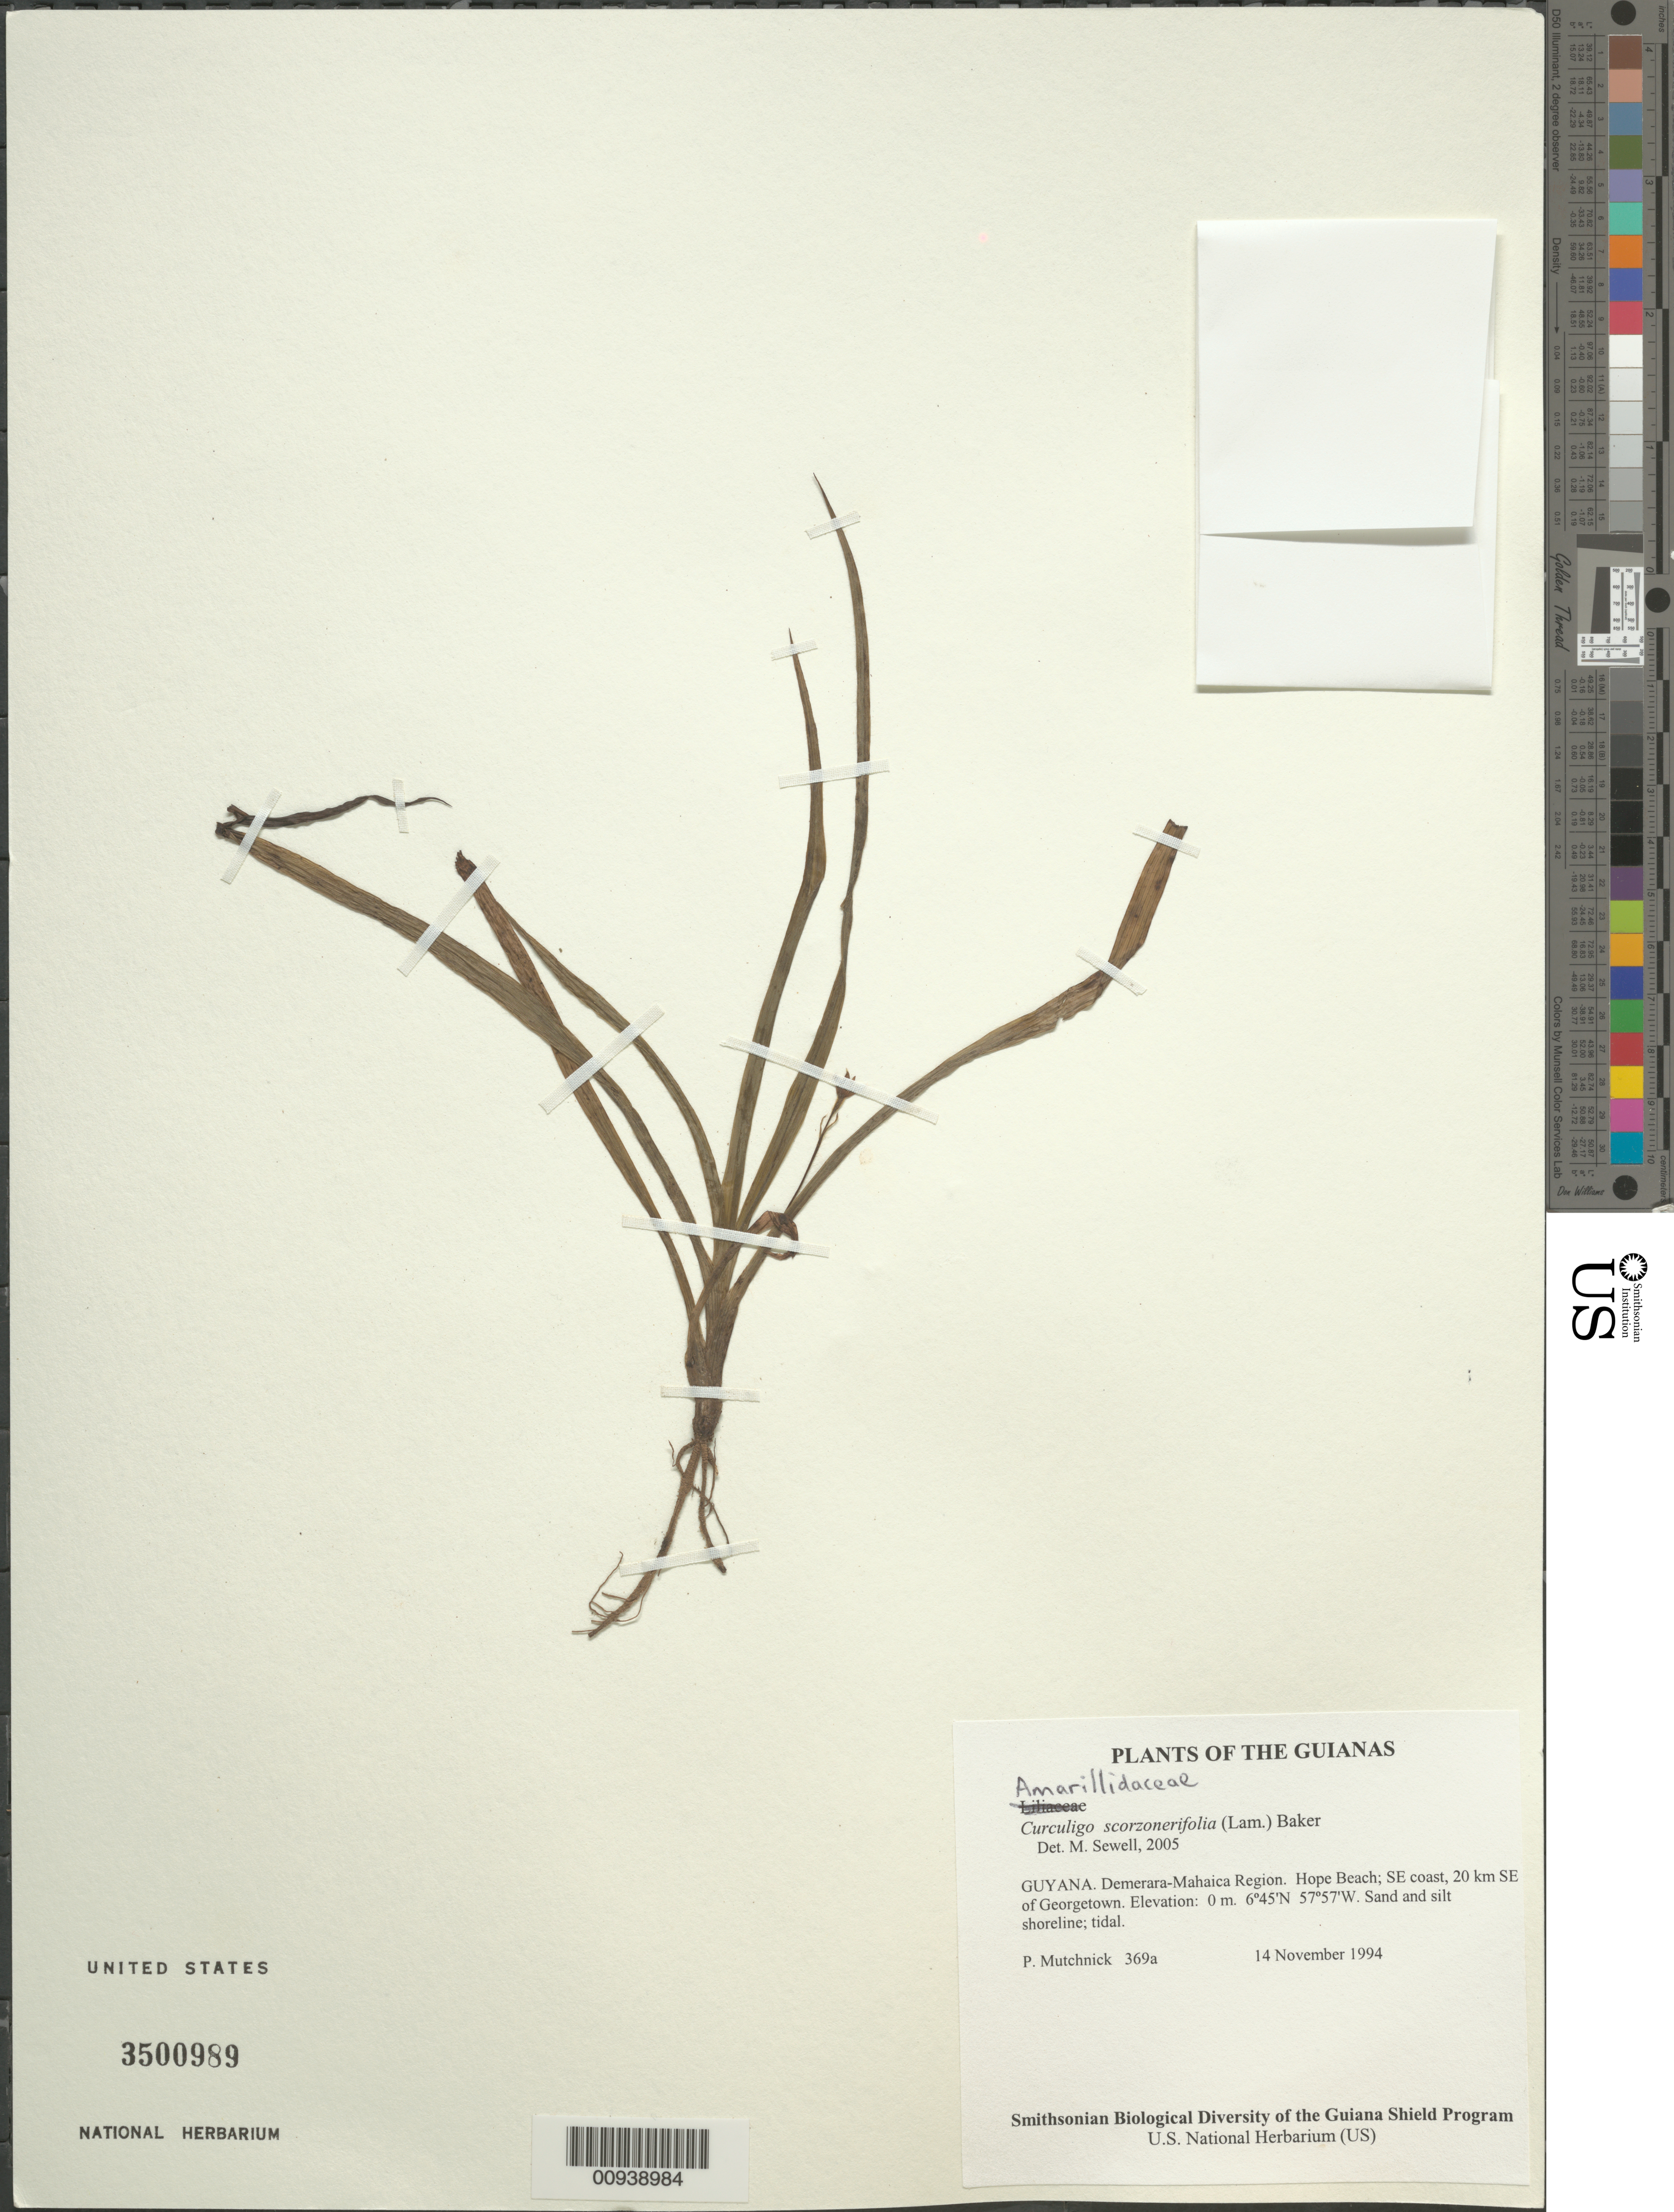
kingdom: Plantae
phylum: Tracheophyta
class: Liliopsida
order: Asparagales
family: Hypoxidaceae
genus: Curculigo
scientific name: Curculigo scorzonerifolia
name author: (Lam.) Baker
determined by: Sewell, M.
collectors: P. Mutchnick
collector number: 369 a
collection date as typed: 14 November 1994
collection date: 1994-11-14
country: Guyana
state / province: Demerara-Mahaica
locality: Hope Beach; SE coast, 20 km SE of Georgetown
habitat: Sand and silt shoreline; tidal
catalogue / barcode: US 3500989